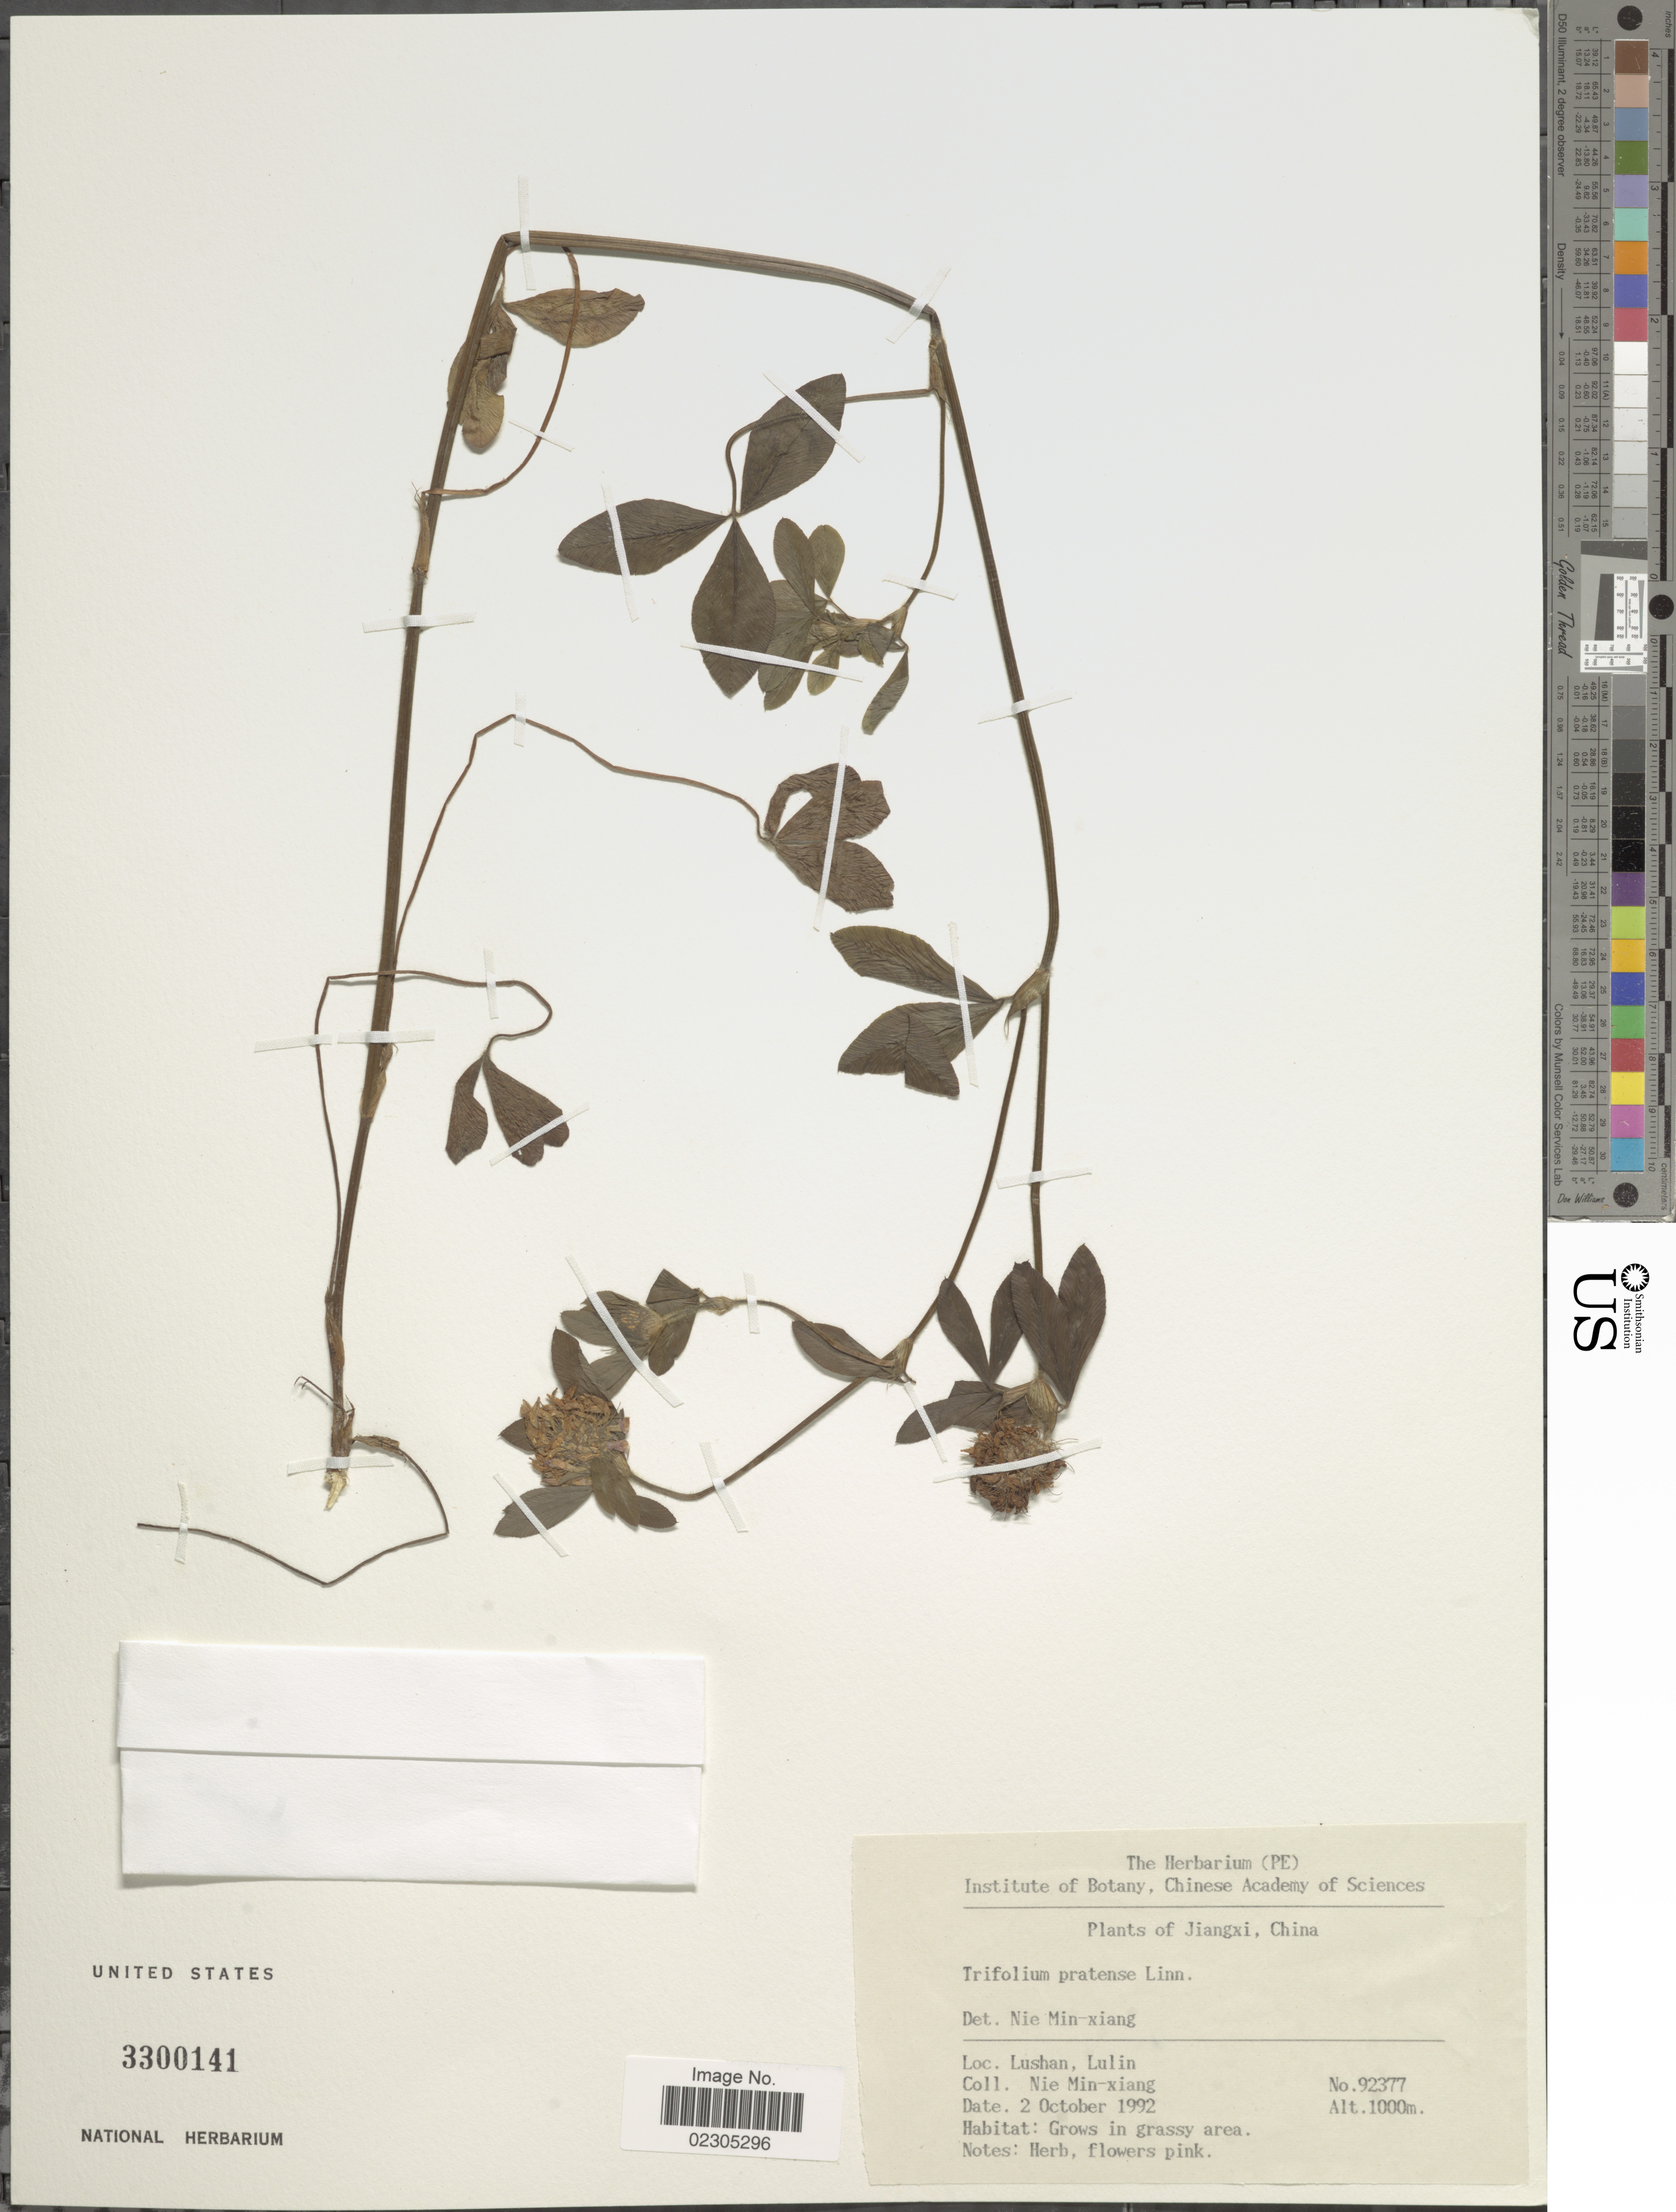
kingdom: Plantae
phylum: Tracheophyta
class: Magnoliopsida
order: Fabales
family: Fabaceae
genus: Trifolium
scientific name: Trifolium pratense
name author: L.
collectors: M. Nie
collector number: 92377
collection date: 1992-10-02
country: China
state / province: Jiangxi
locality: Lushan, Lulin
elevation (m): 1000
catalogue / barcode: US 3300141